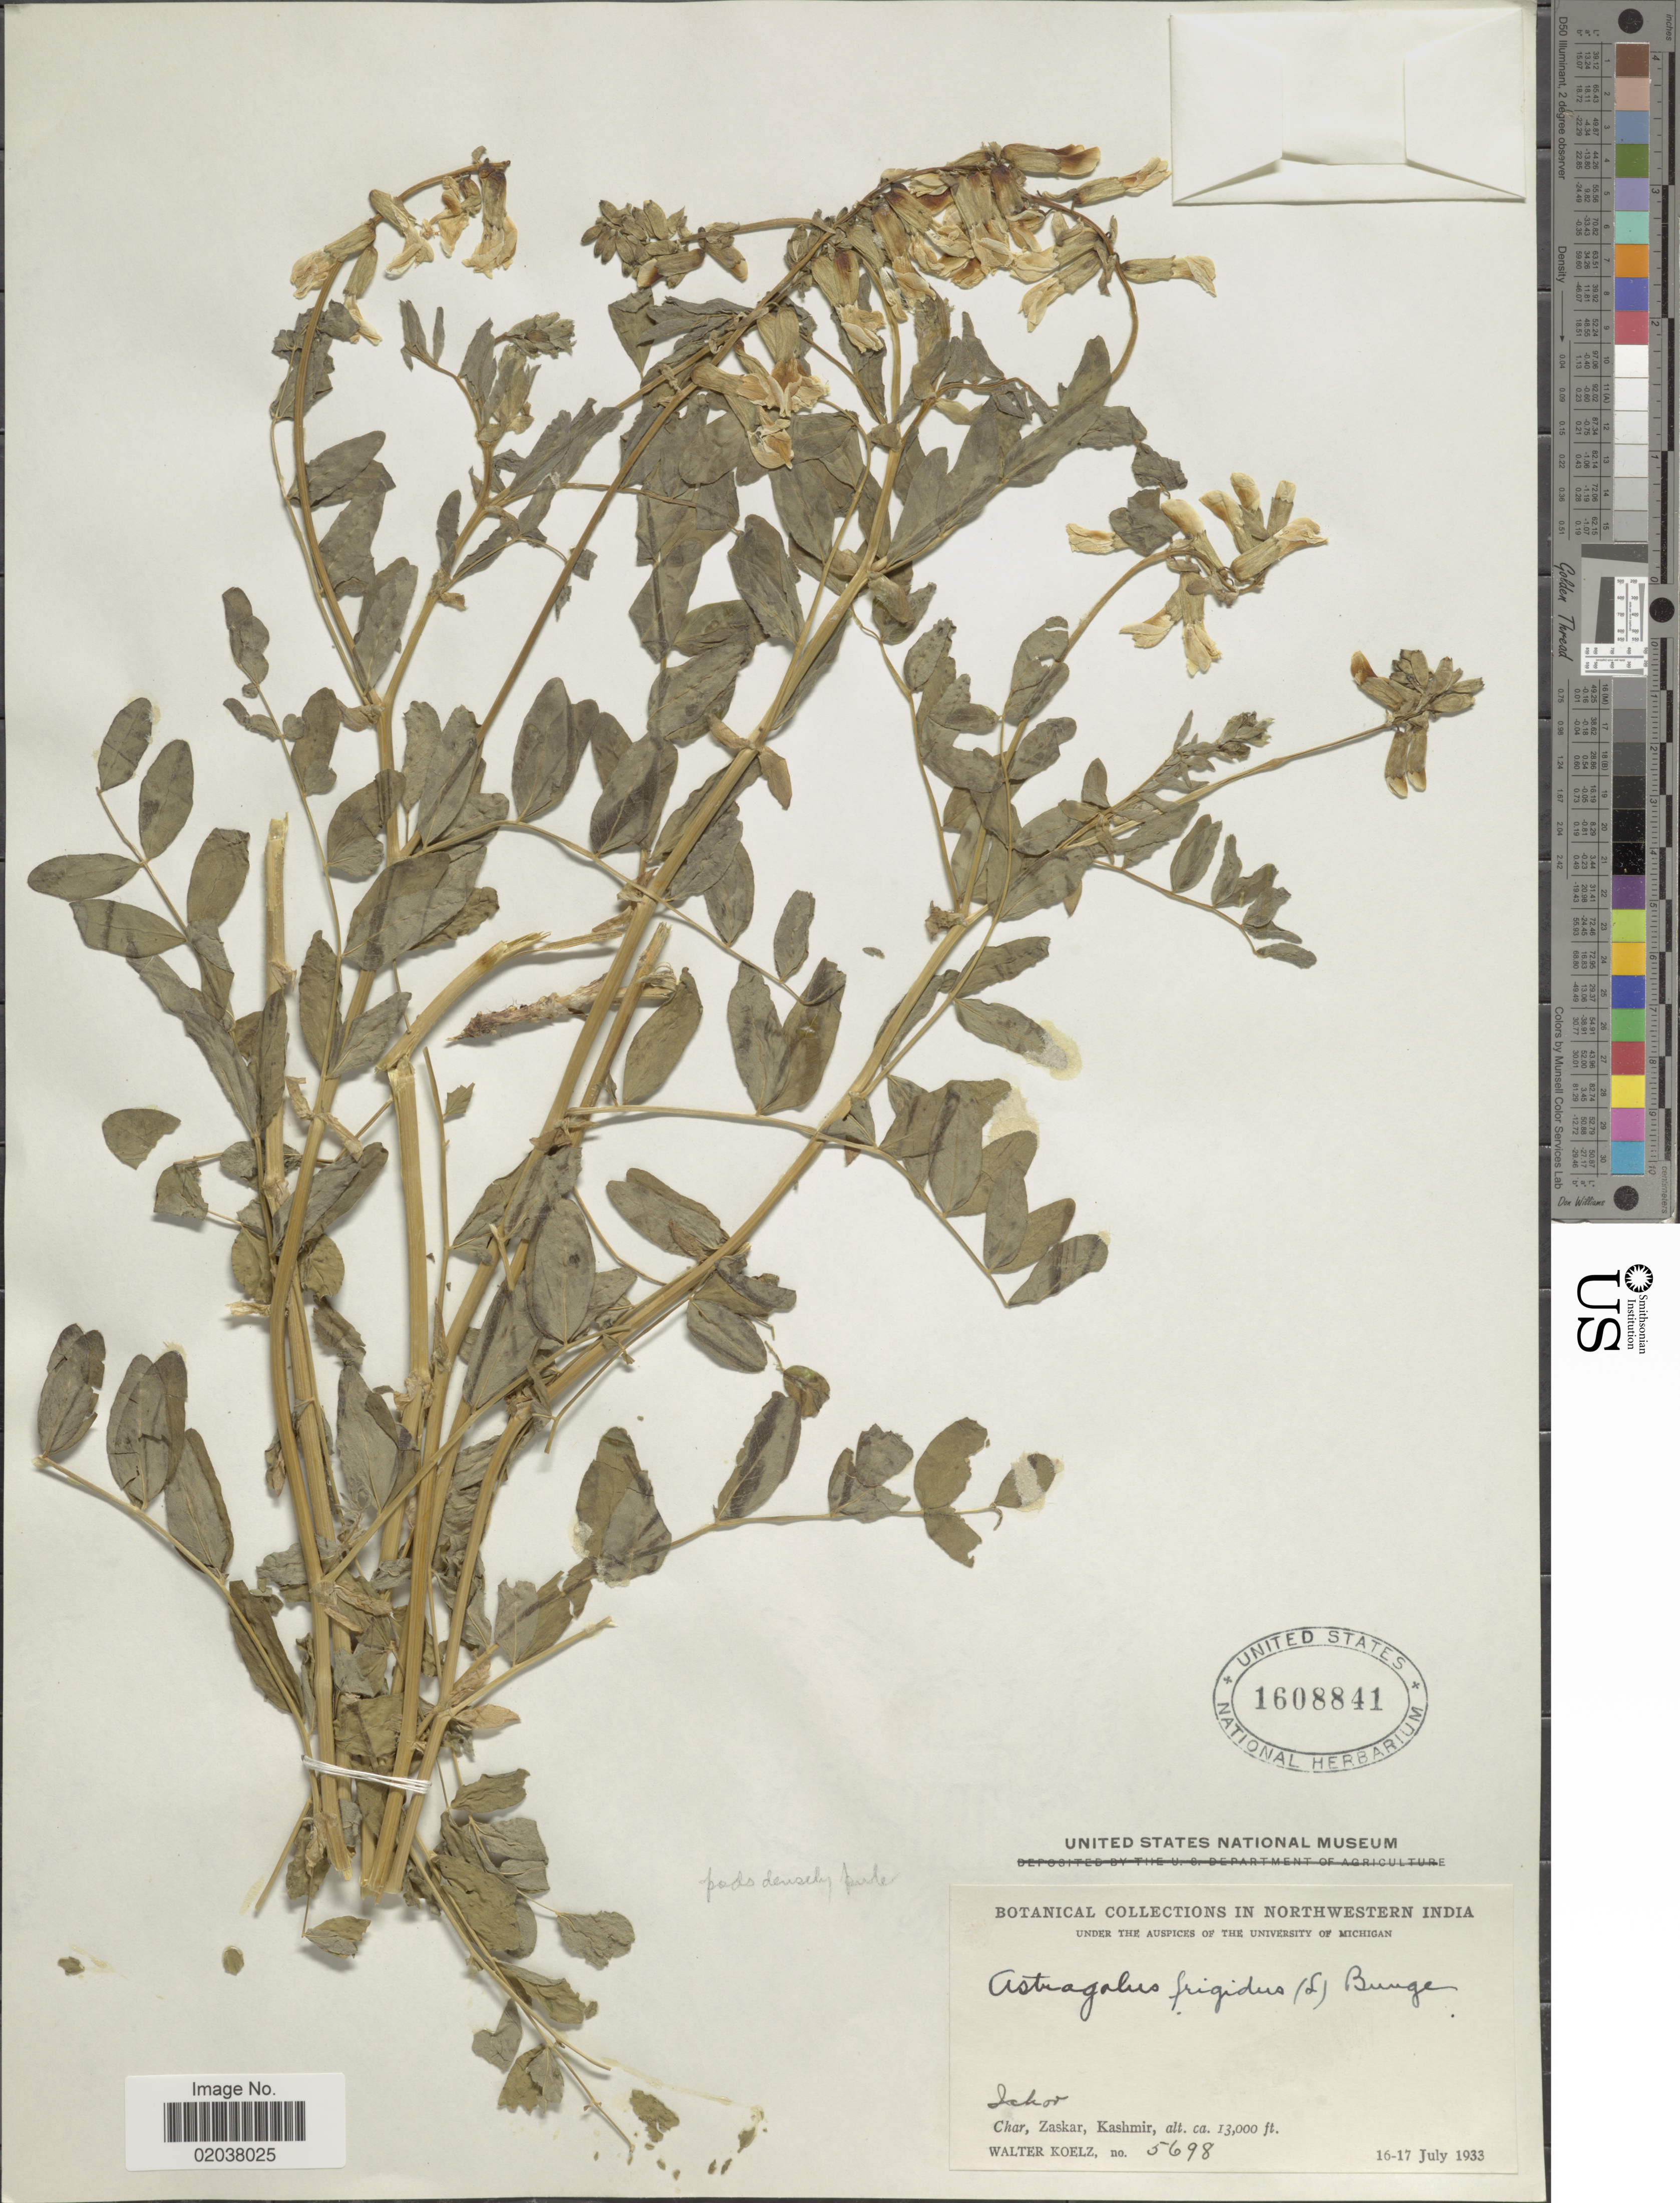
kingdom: Plantae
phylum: Tracheophyta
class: Magnoliopsida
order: Fabales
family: Fabaceae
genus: Astragalus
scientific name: Astragalus frigidus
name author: (L.) A. Gray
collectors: W. N. Koelz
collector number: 5698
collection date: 1933-07-16/1933-07-17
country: India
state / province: Jammu and Kashmir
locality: Ichor. Char, Zaskar, Kashmir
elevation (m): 3962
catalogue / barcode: US 1608841